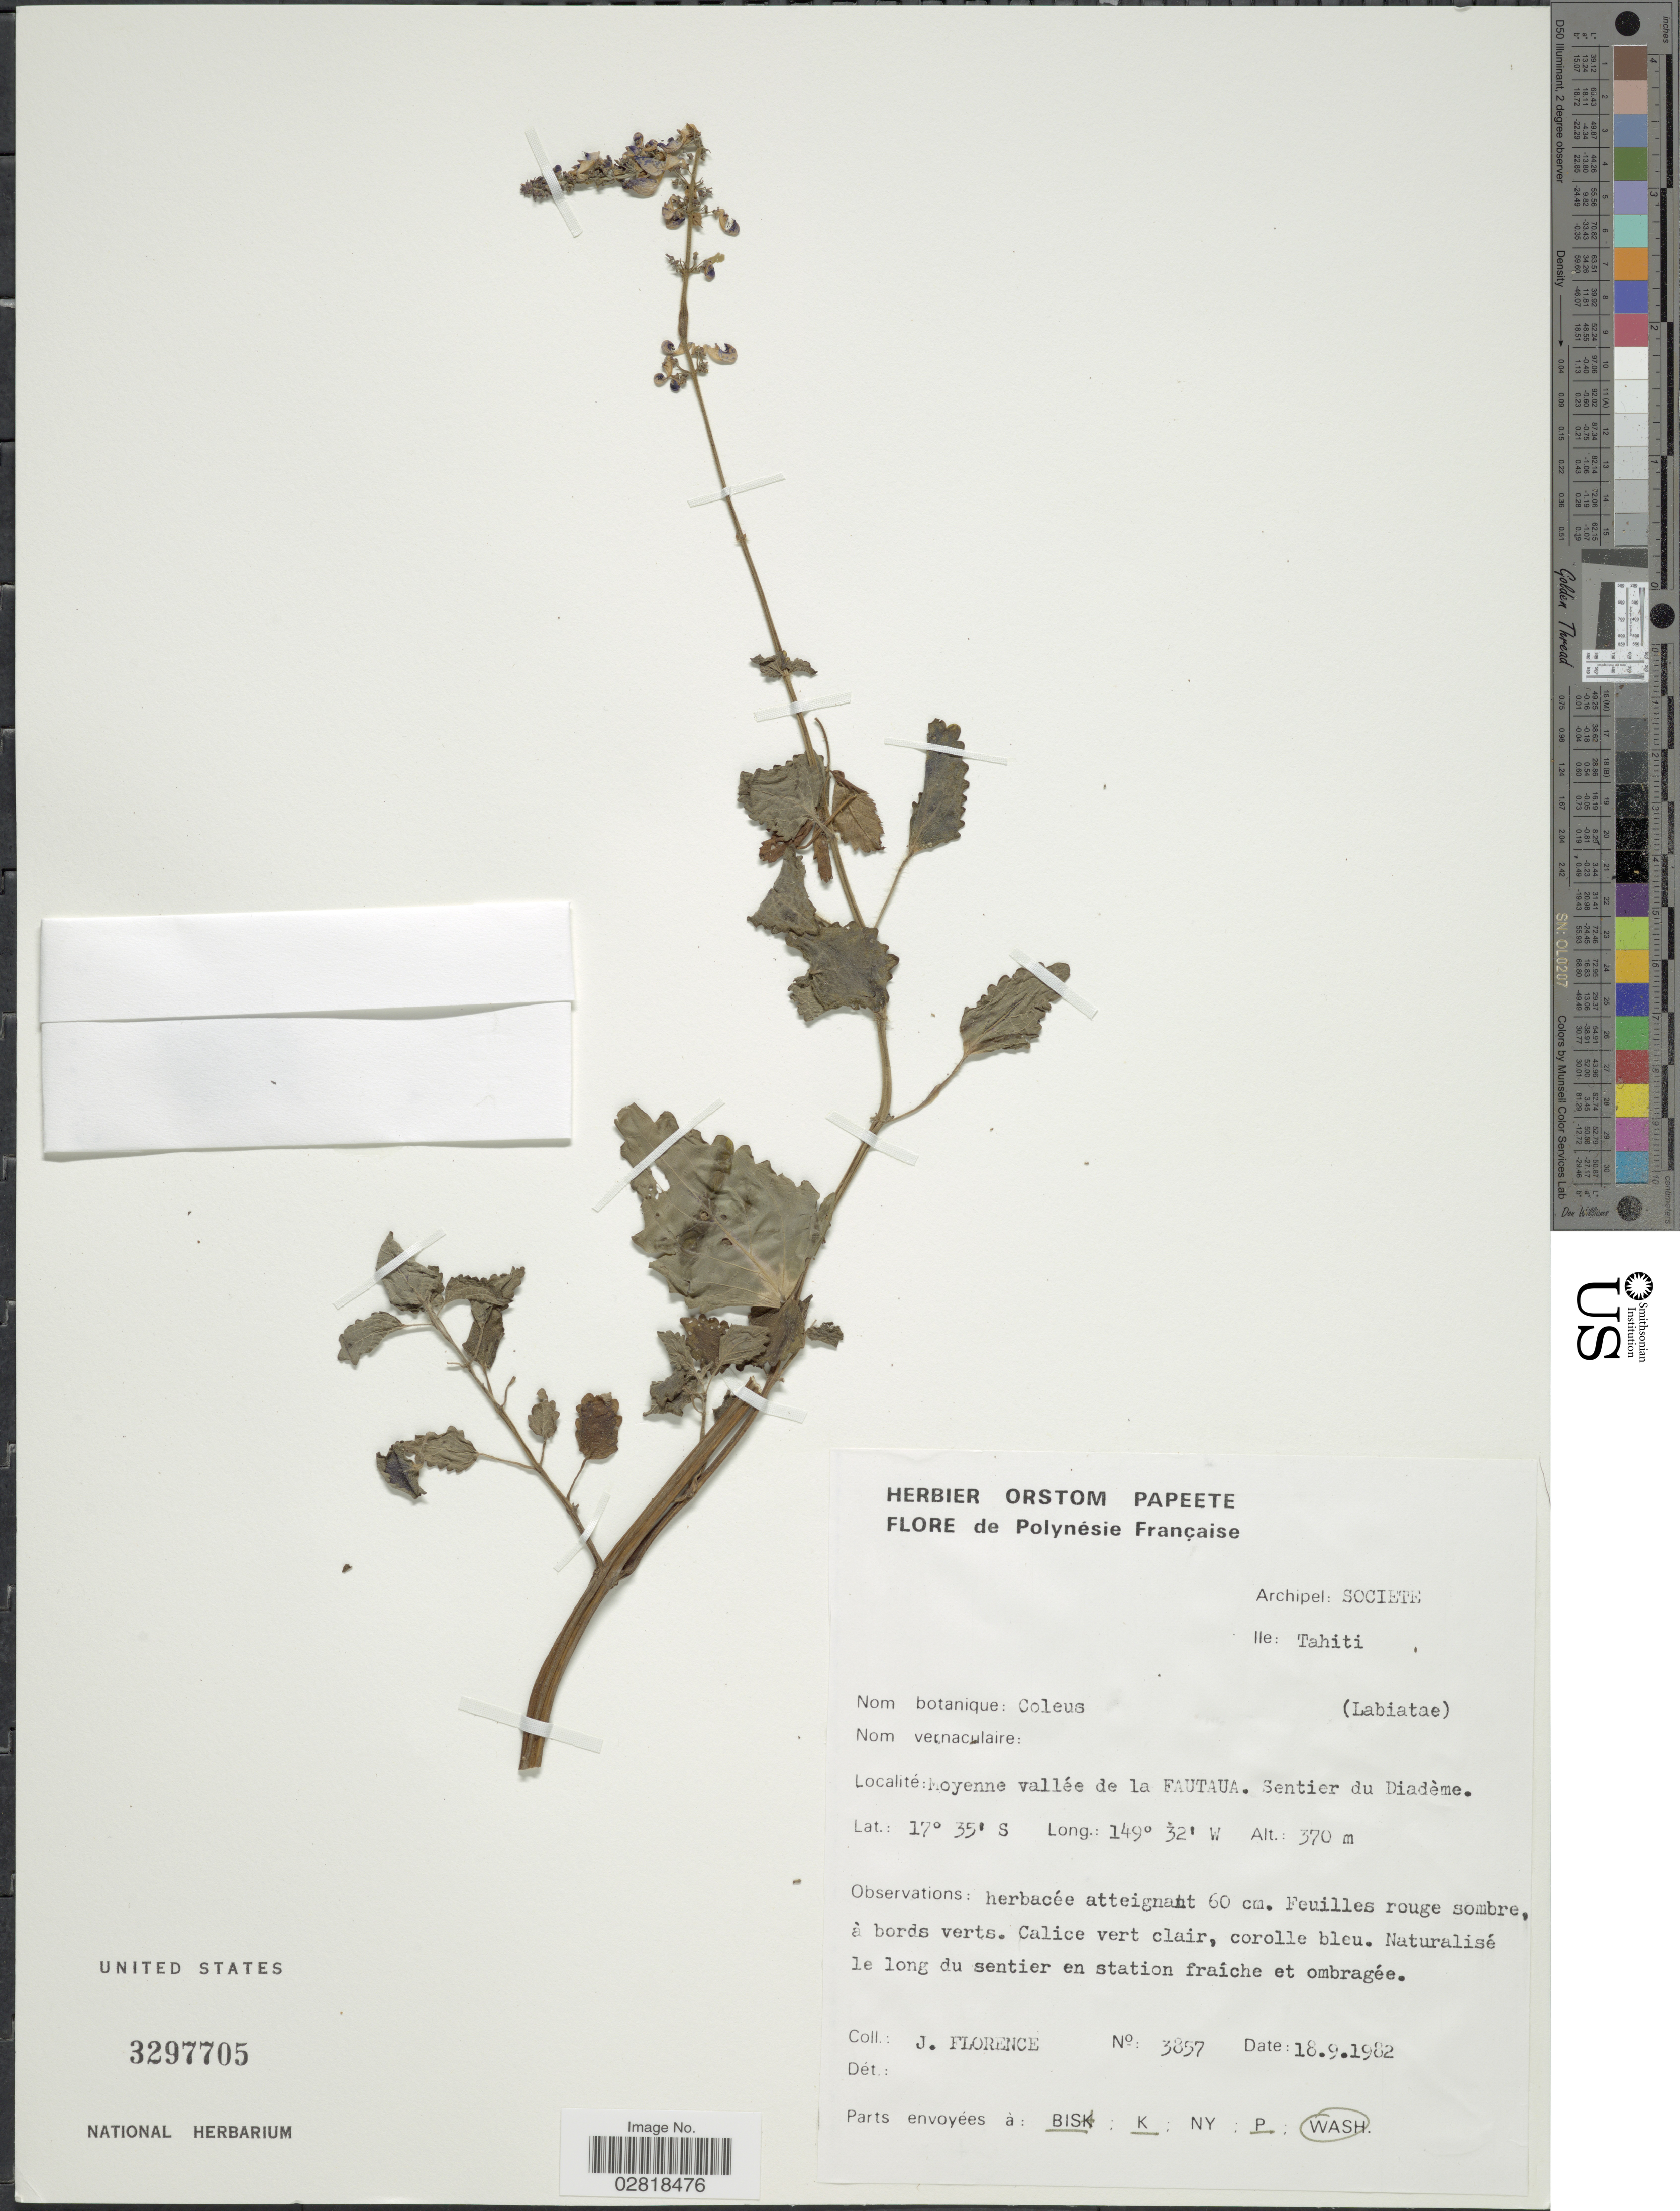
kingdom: Plantae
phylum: Tracheophyta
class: Magnoliopsida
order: Lamiales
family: Lamiaceae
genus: Plectranthus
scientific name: Plectranthus sp.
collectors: J. Florence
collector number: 3857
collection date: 1982-09-18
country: French Polynesia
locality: Archipel: Societe. Ile: Tahiti. Moyenne vallée de la Fautaua. Sentier du Diadème.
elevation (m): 370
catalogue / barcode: US 3297705